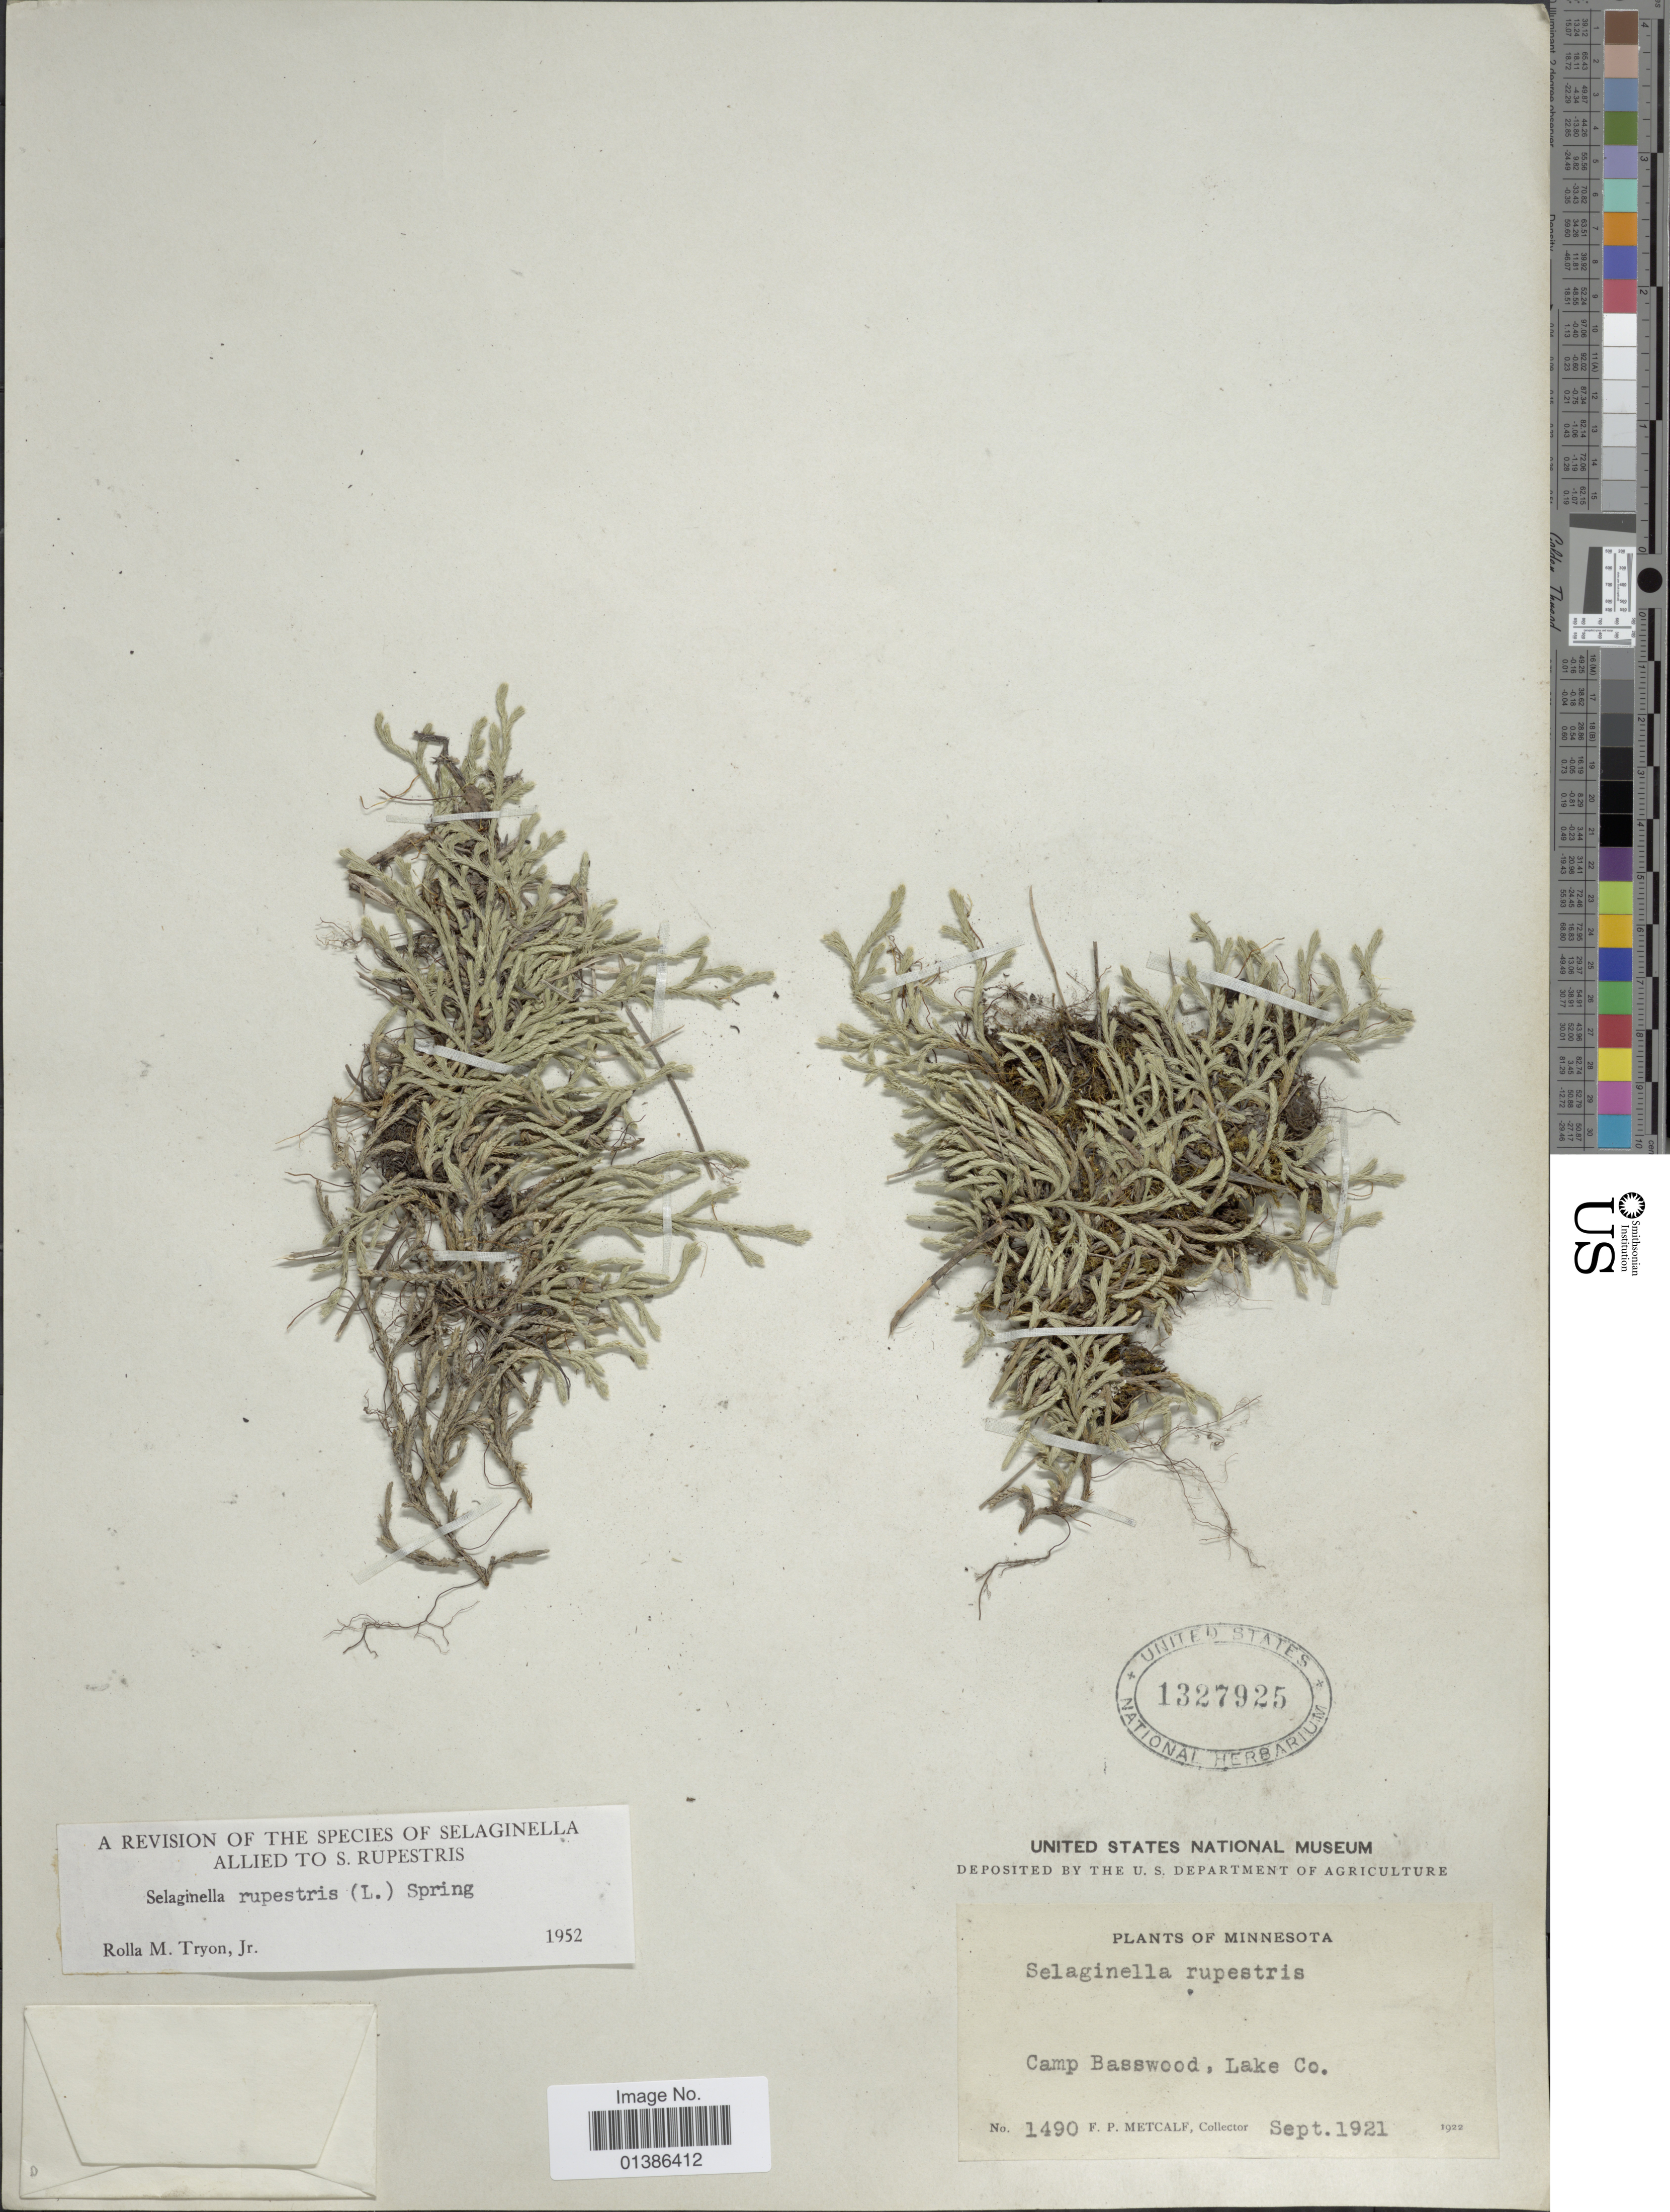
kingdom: Plantae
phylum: Tracheophyta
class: Lycopodiopsida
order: Selaginellales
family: Selaginellaceae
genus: Selaginella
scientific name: Selaginella rupestris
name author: (L.) Spring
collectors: F. Metcalf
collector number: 1490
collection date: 1921-09/1922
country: United States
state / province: Minnesota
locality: Camp Basswood, Lake Co.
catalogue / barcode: US 1327925